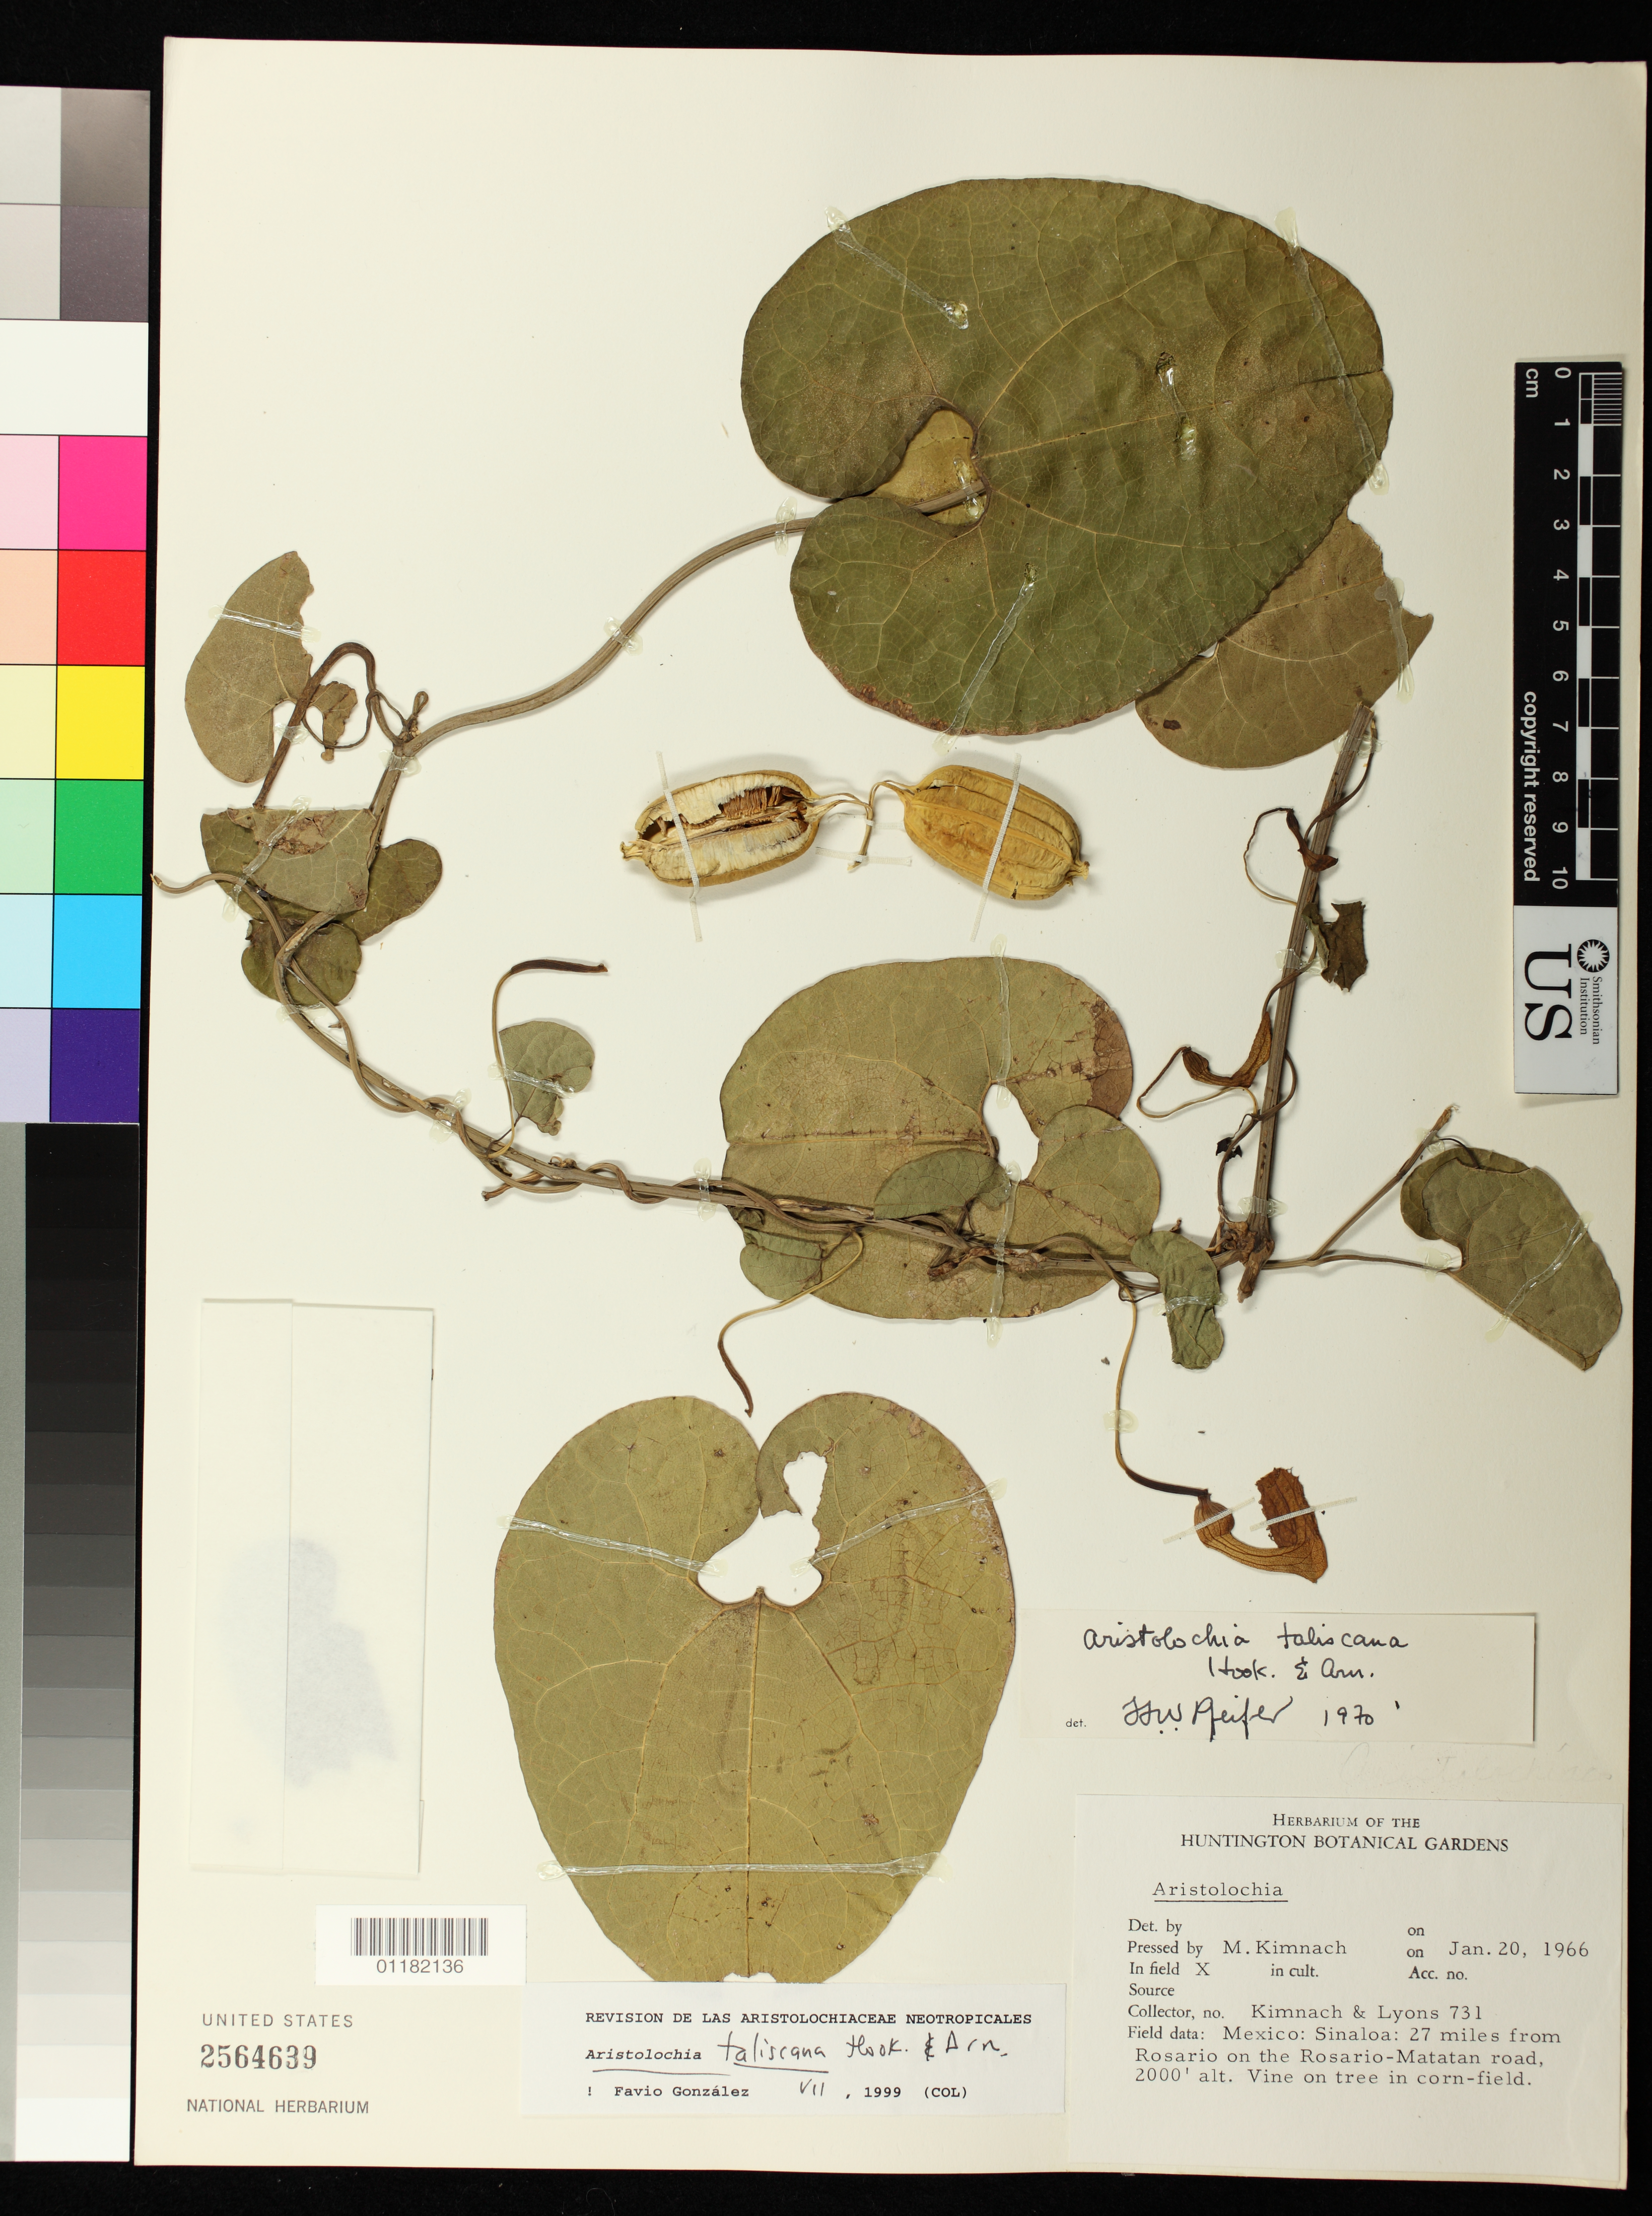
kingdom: Plantae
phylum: Tracheophyta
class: Magnoliopsida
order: Piperales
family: Aristolochiaceae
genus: Aristolochia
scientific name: Aristolochia taliscana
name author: Hook. & Arn.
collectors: M. W. Kimnach & G. Lyons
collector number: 731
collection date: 1966-01-20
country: Mexico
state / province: Sinaloa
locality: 27 miles from Rosario on the Rosario-Matatan road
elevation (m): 610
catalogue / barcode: US 2564639